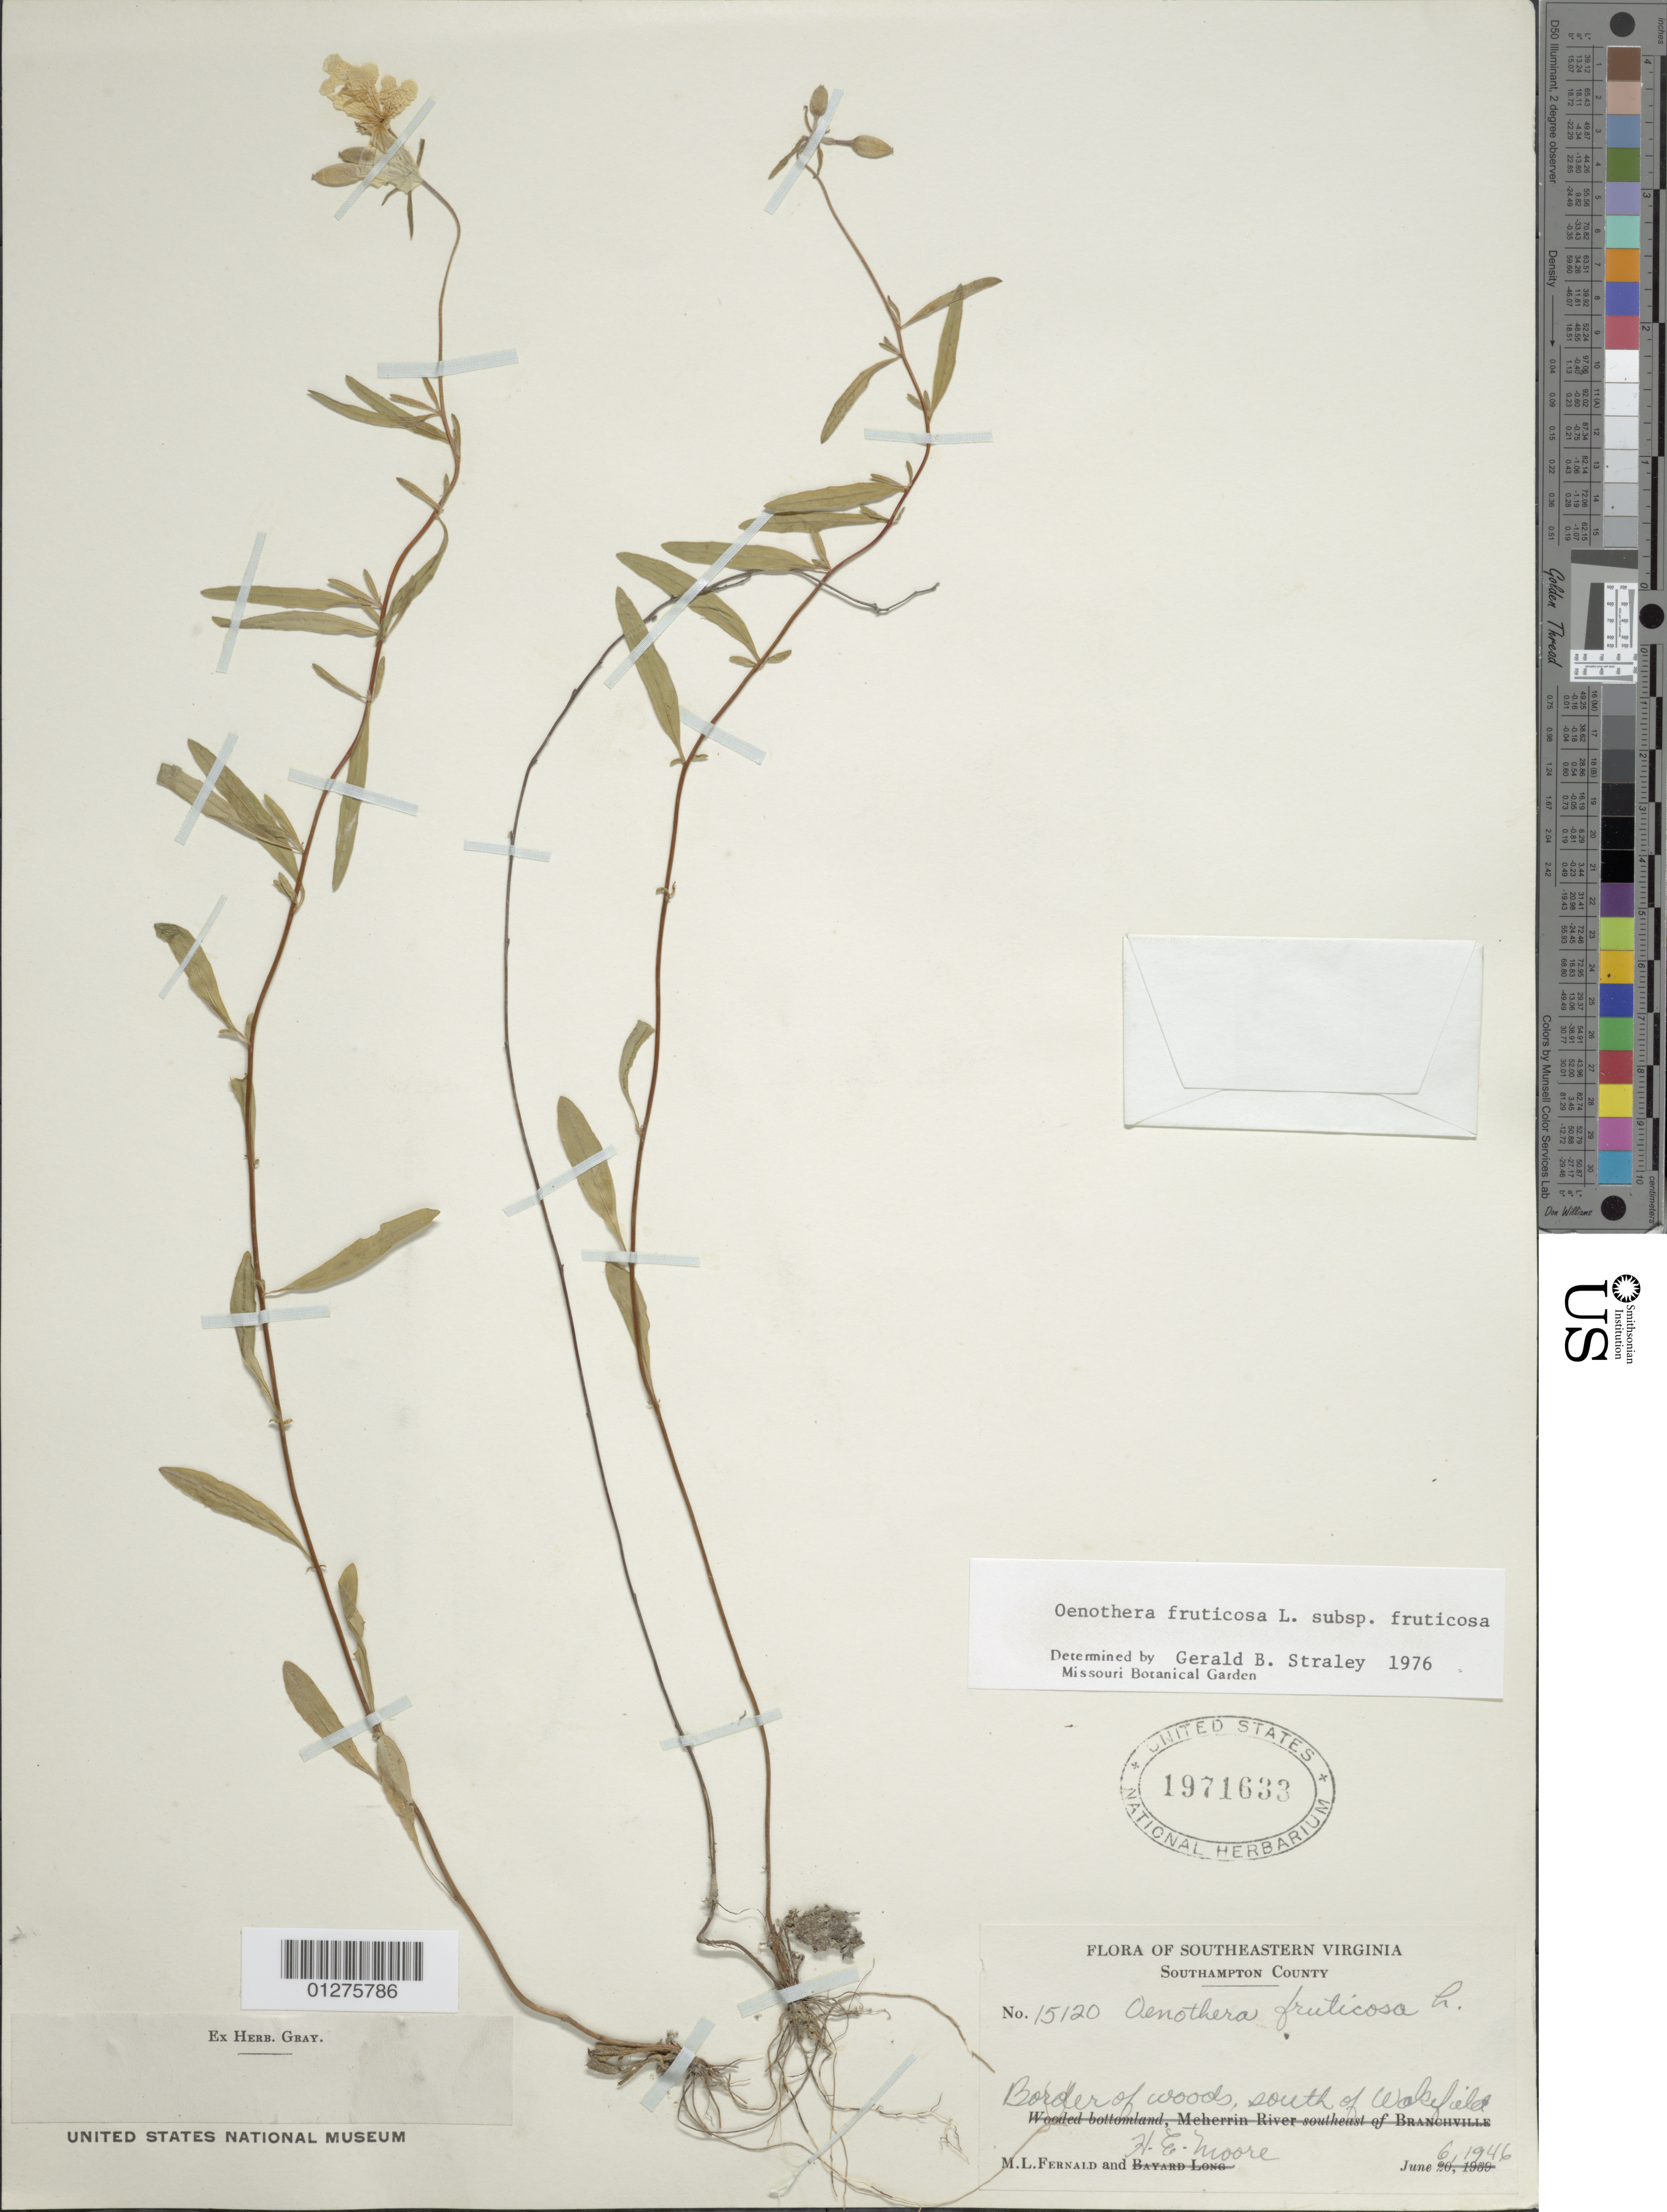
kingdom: Plantae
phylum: Tracheophyta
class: Magnoliopsida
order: Myrtales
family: Onagraceae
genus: Oenothera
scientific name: Oenothera fruticosa subsp. fruticosa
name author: L.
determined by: Straley, G. B.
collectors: M. L. Fernald & H. E. Moore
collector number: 15120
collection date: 1946-06-06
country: United States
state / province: Virginia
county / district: Southampton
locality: Border of woods, south of Wakefield.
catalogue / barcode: US 1971633